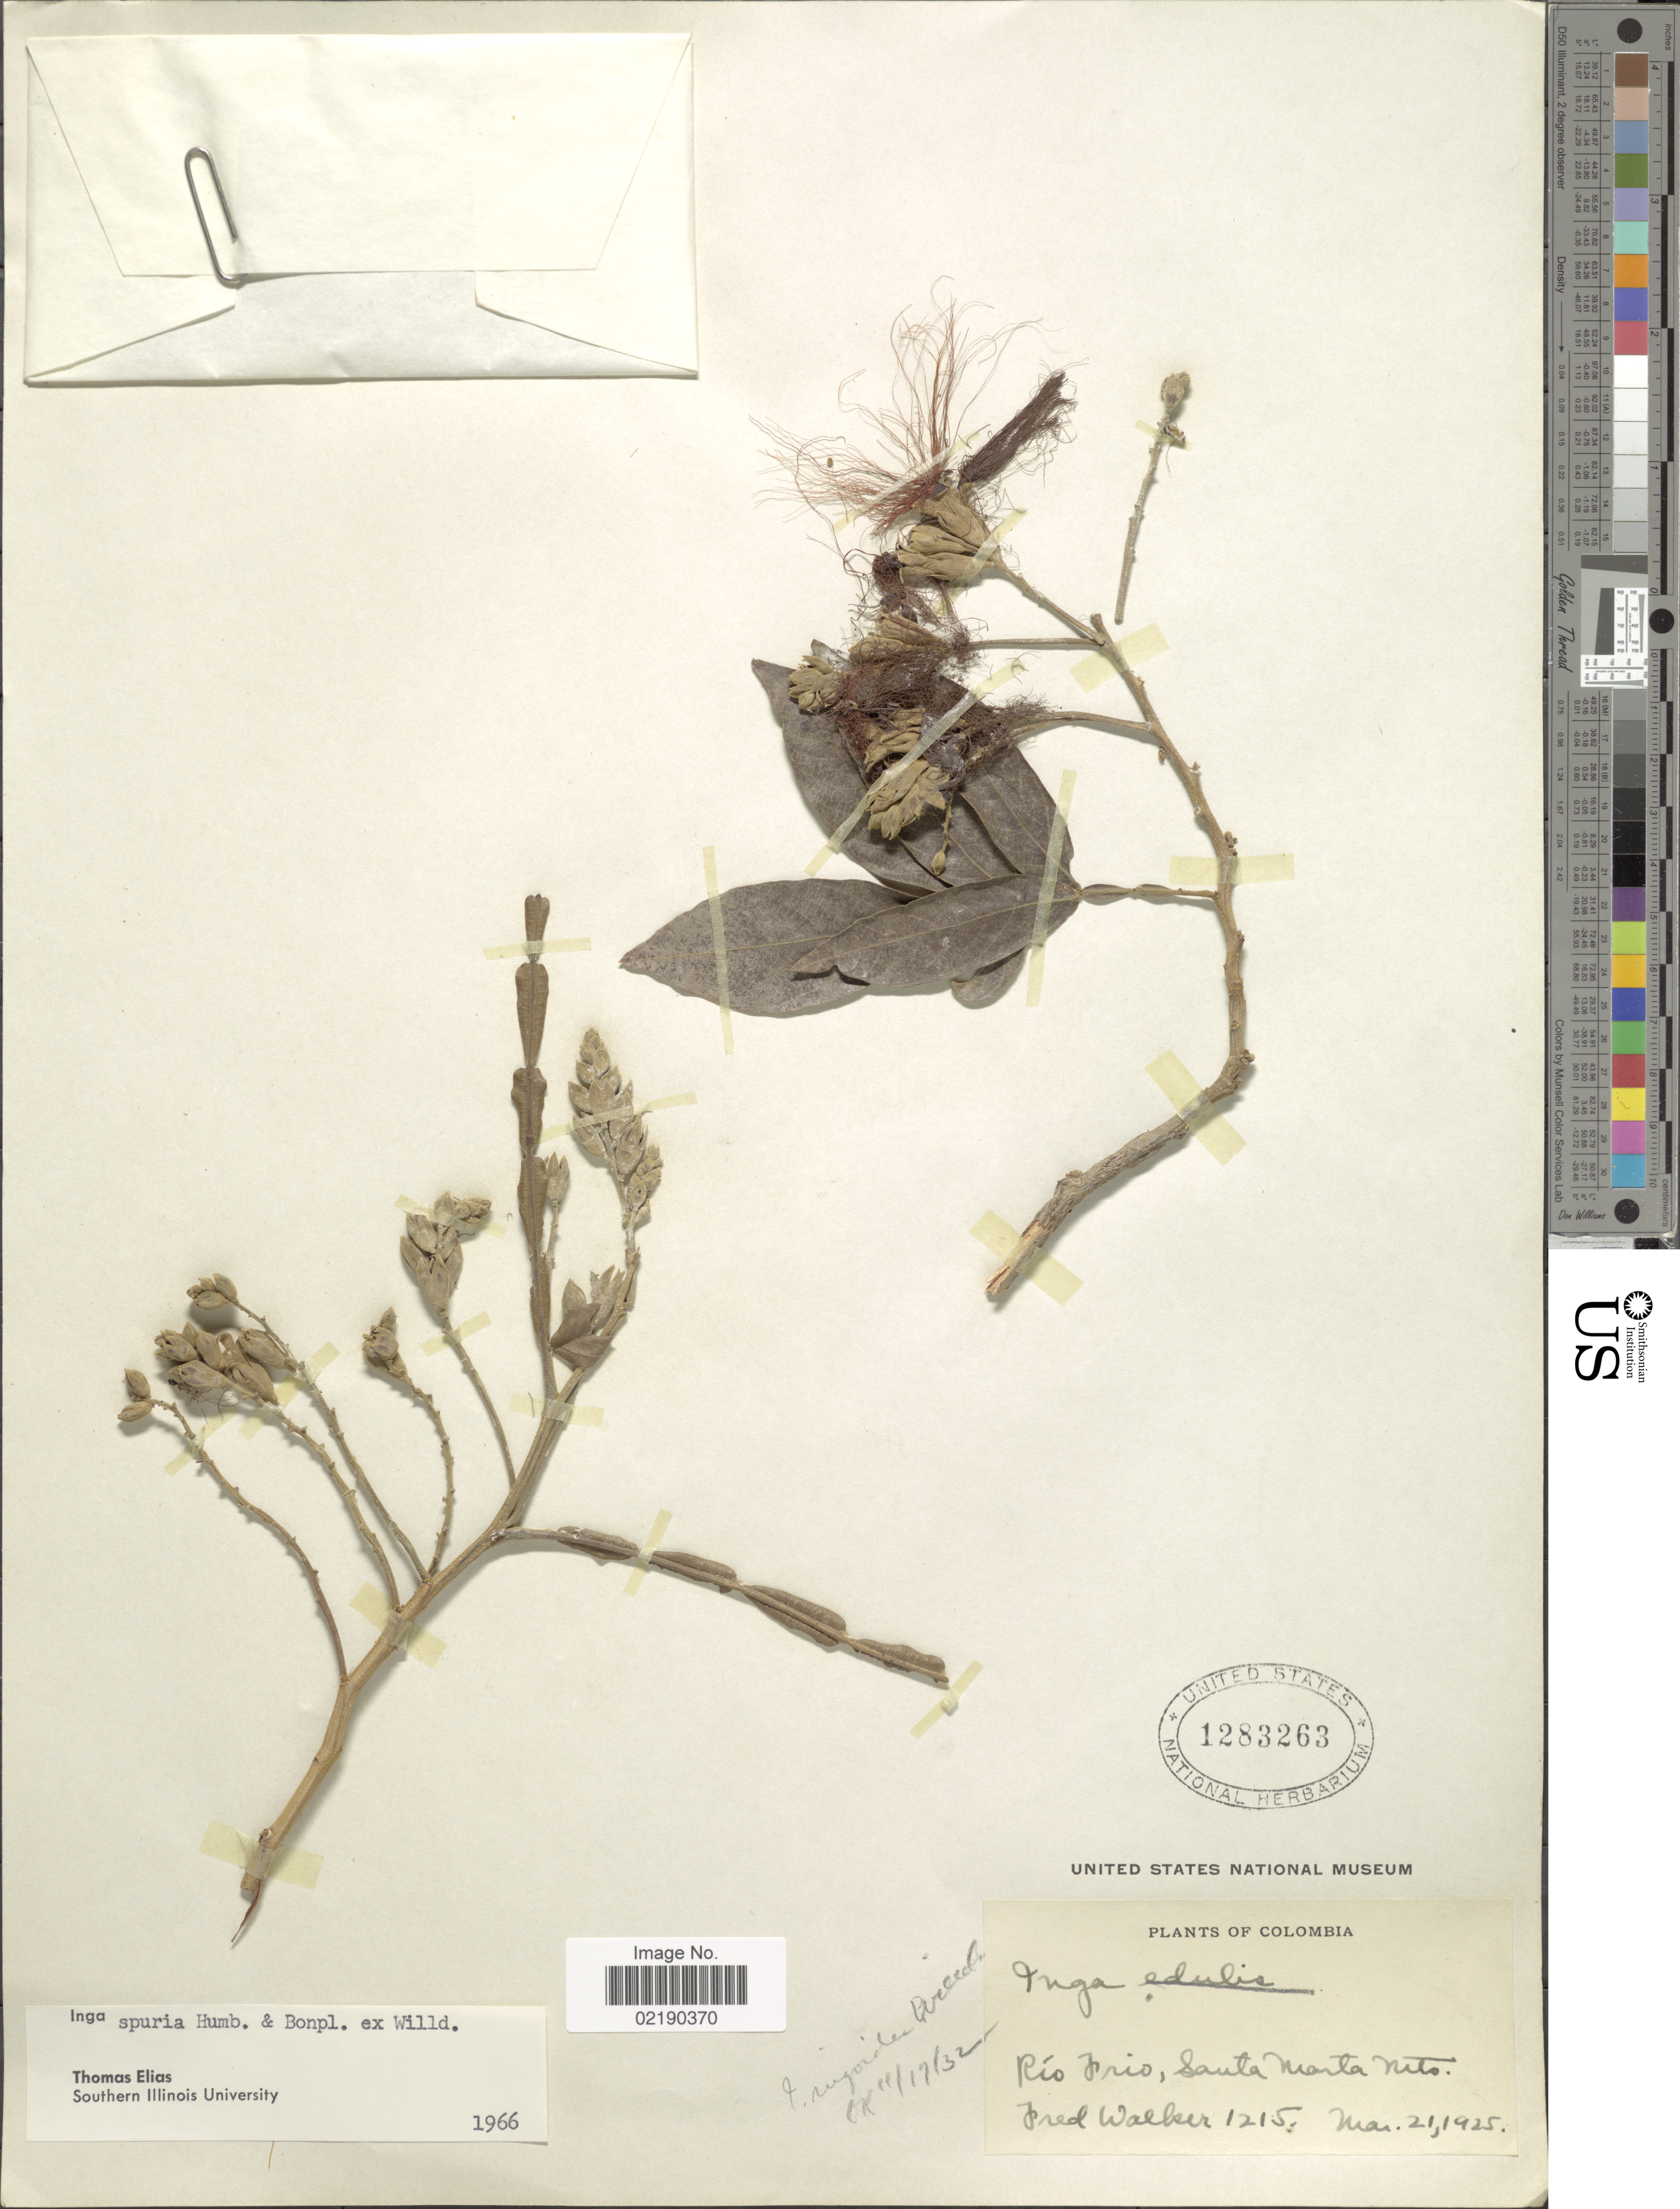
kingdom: Plantae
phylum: Tracheophyta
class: Magnoliopsida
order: Fabales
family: Fabaceae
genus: Inga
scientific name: Inga vera subsp. vera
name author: Willd.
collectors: F. Walker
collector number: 1215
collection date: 1925-03-21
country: Colombia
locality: Rio Frio, Santa Marta, Mts.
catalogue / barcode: US 1283263